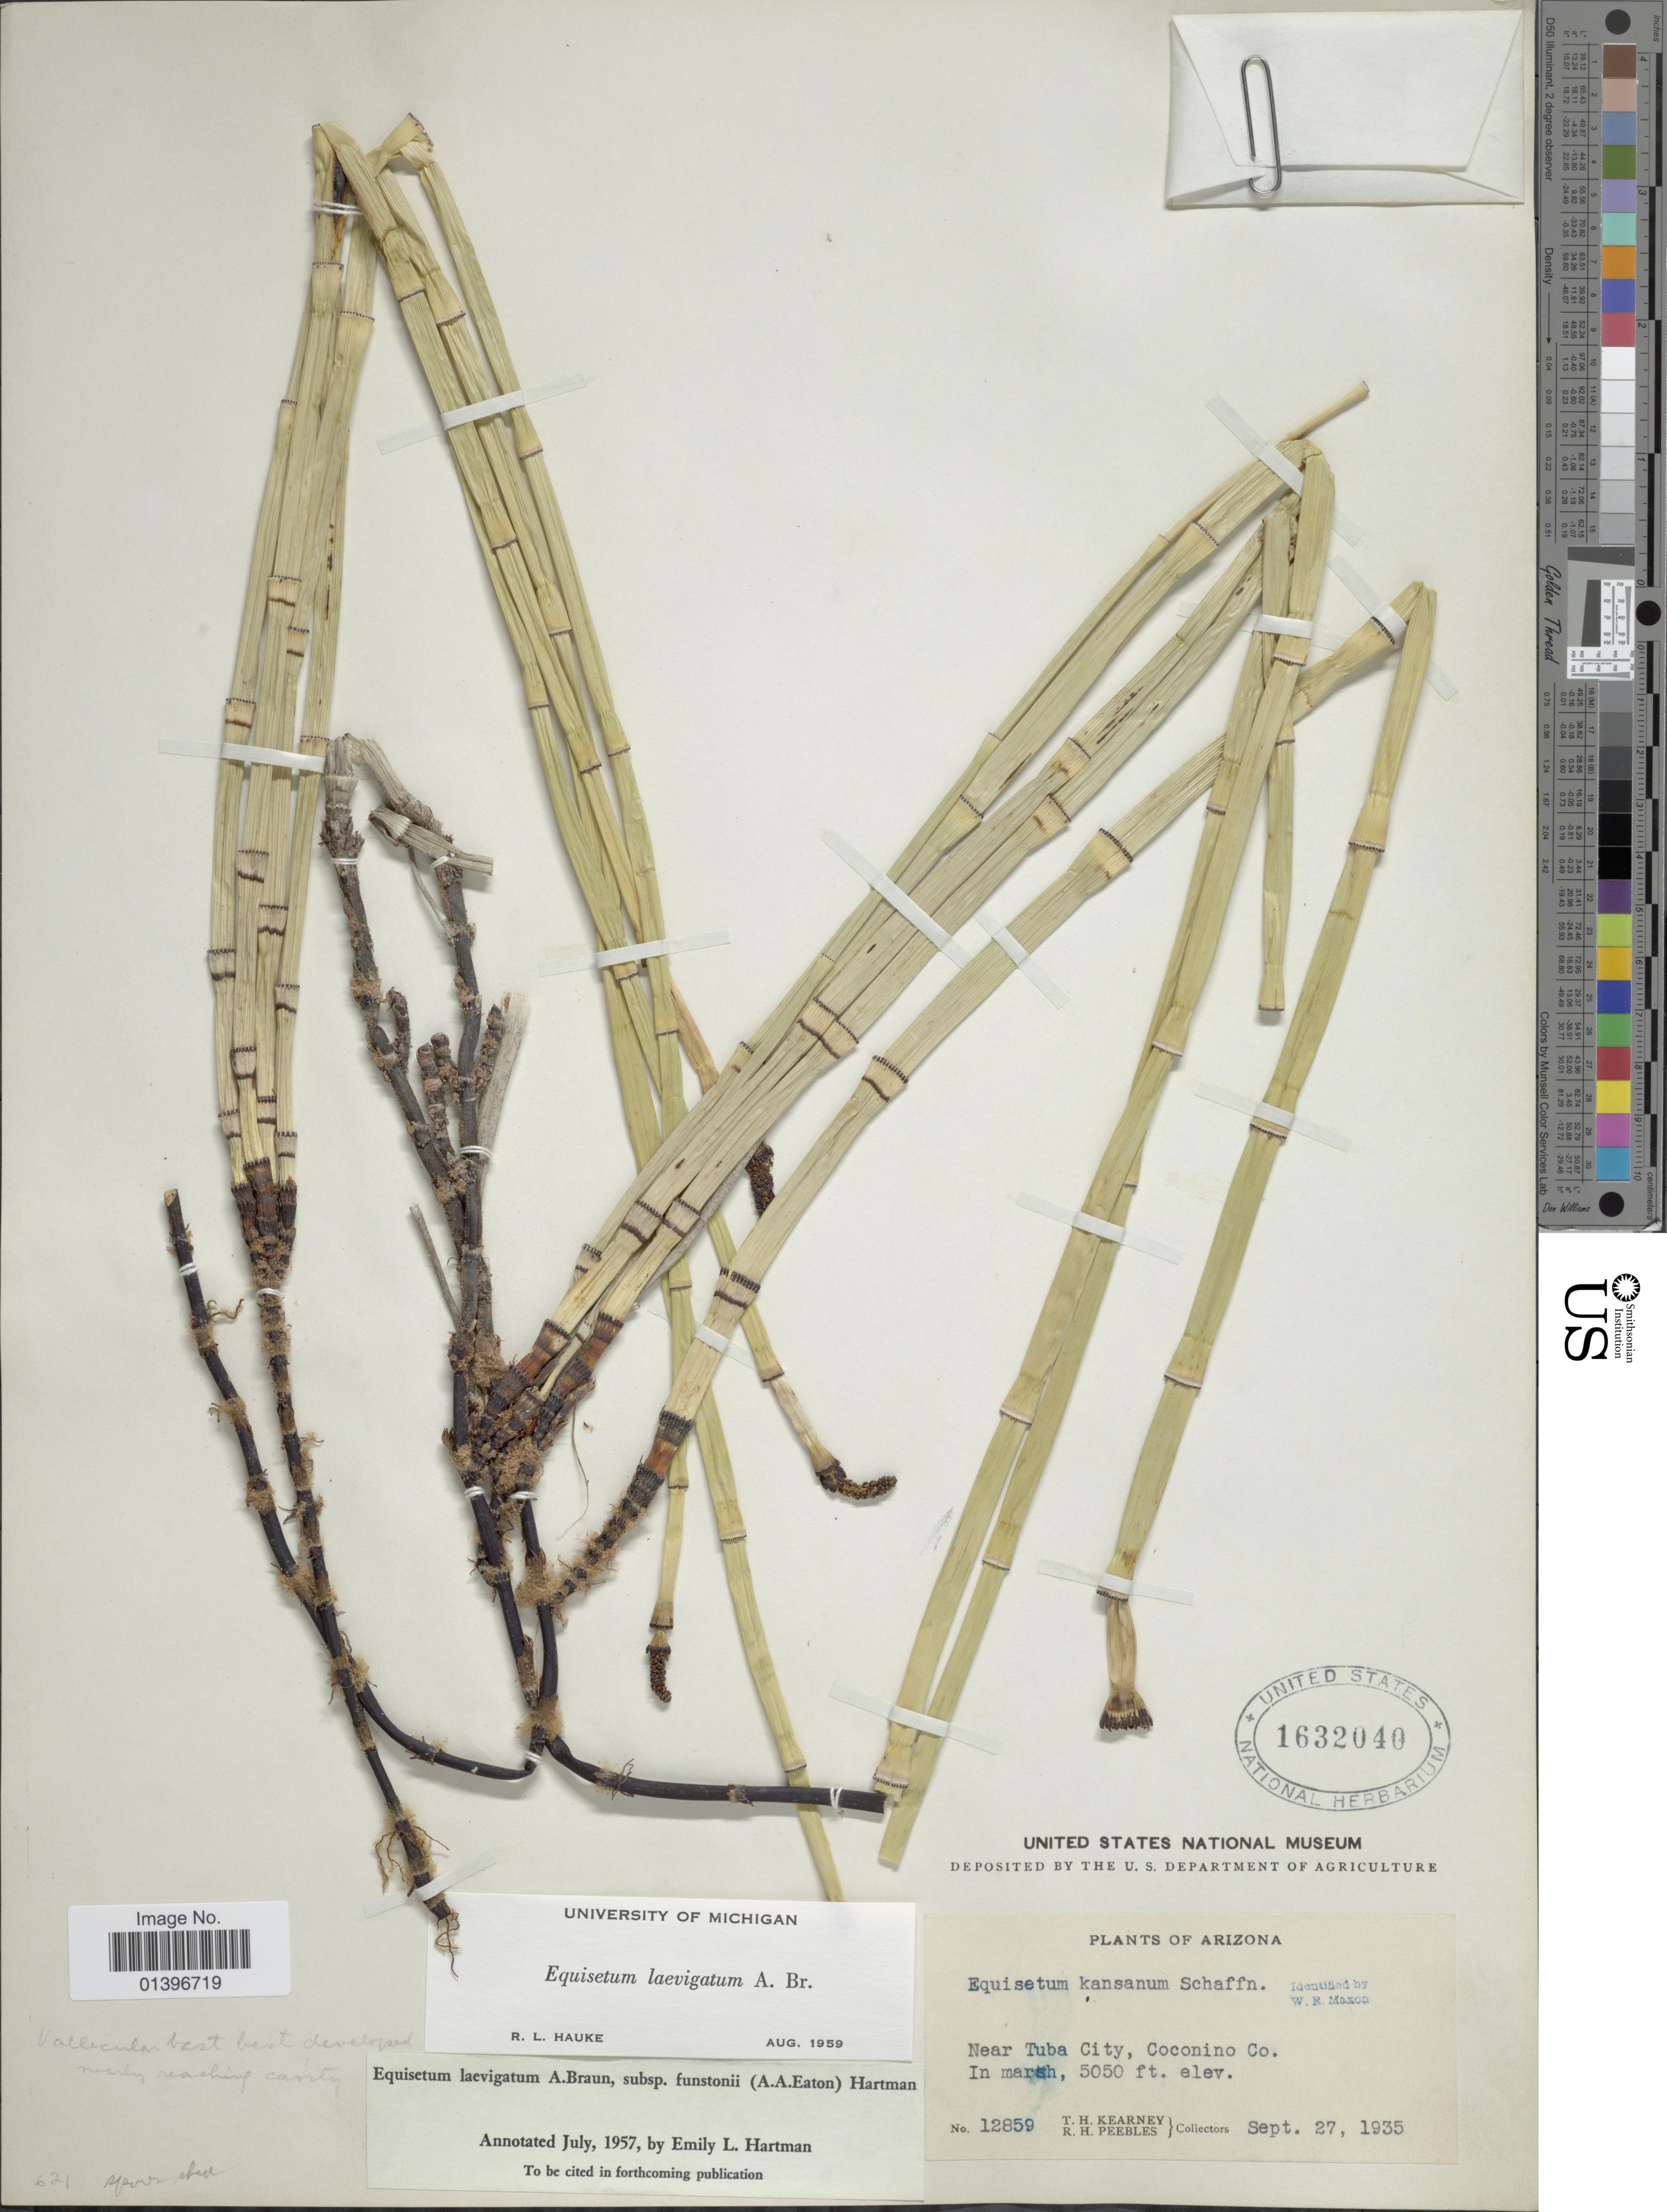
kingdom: Plantae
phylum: Tracheophyta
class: Polypodiopsida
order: Equisetales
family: Equisetaceae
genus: Equisetum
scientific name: Equisetum laevigatum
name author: A. Braun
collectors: T. H. Kearney & R. H. Peebles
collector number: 12859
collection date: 1935-09-27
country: United States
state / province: Arizona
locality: Near Tuba City, Coconino Co.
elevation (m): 1539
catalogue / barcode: US 1632040